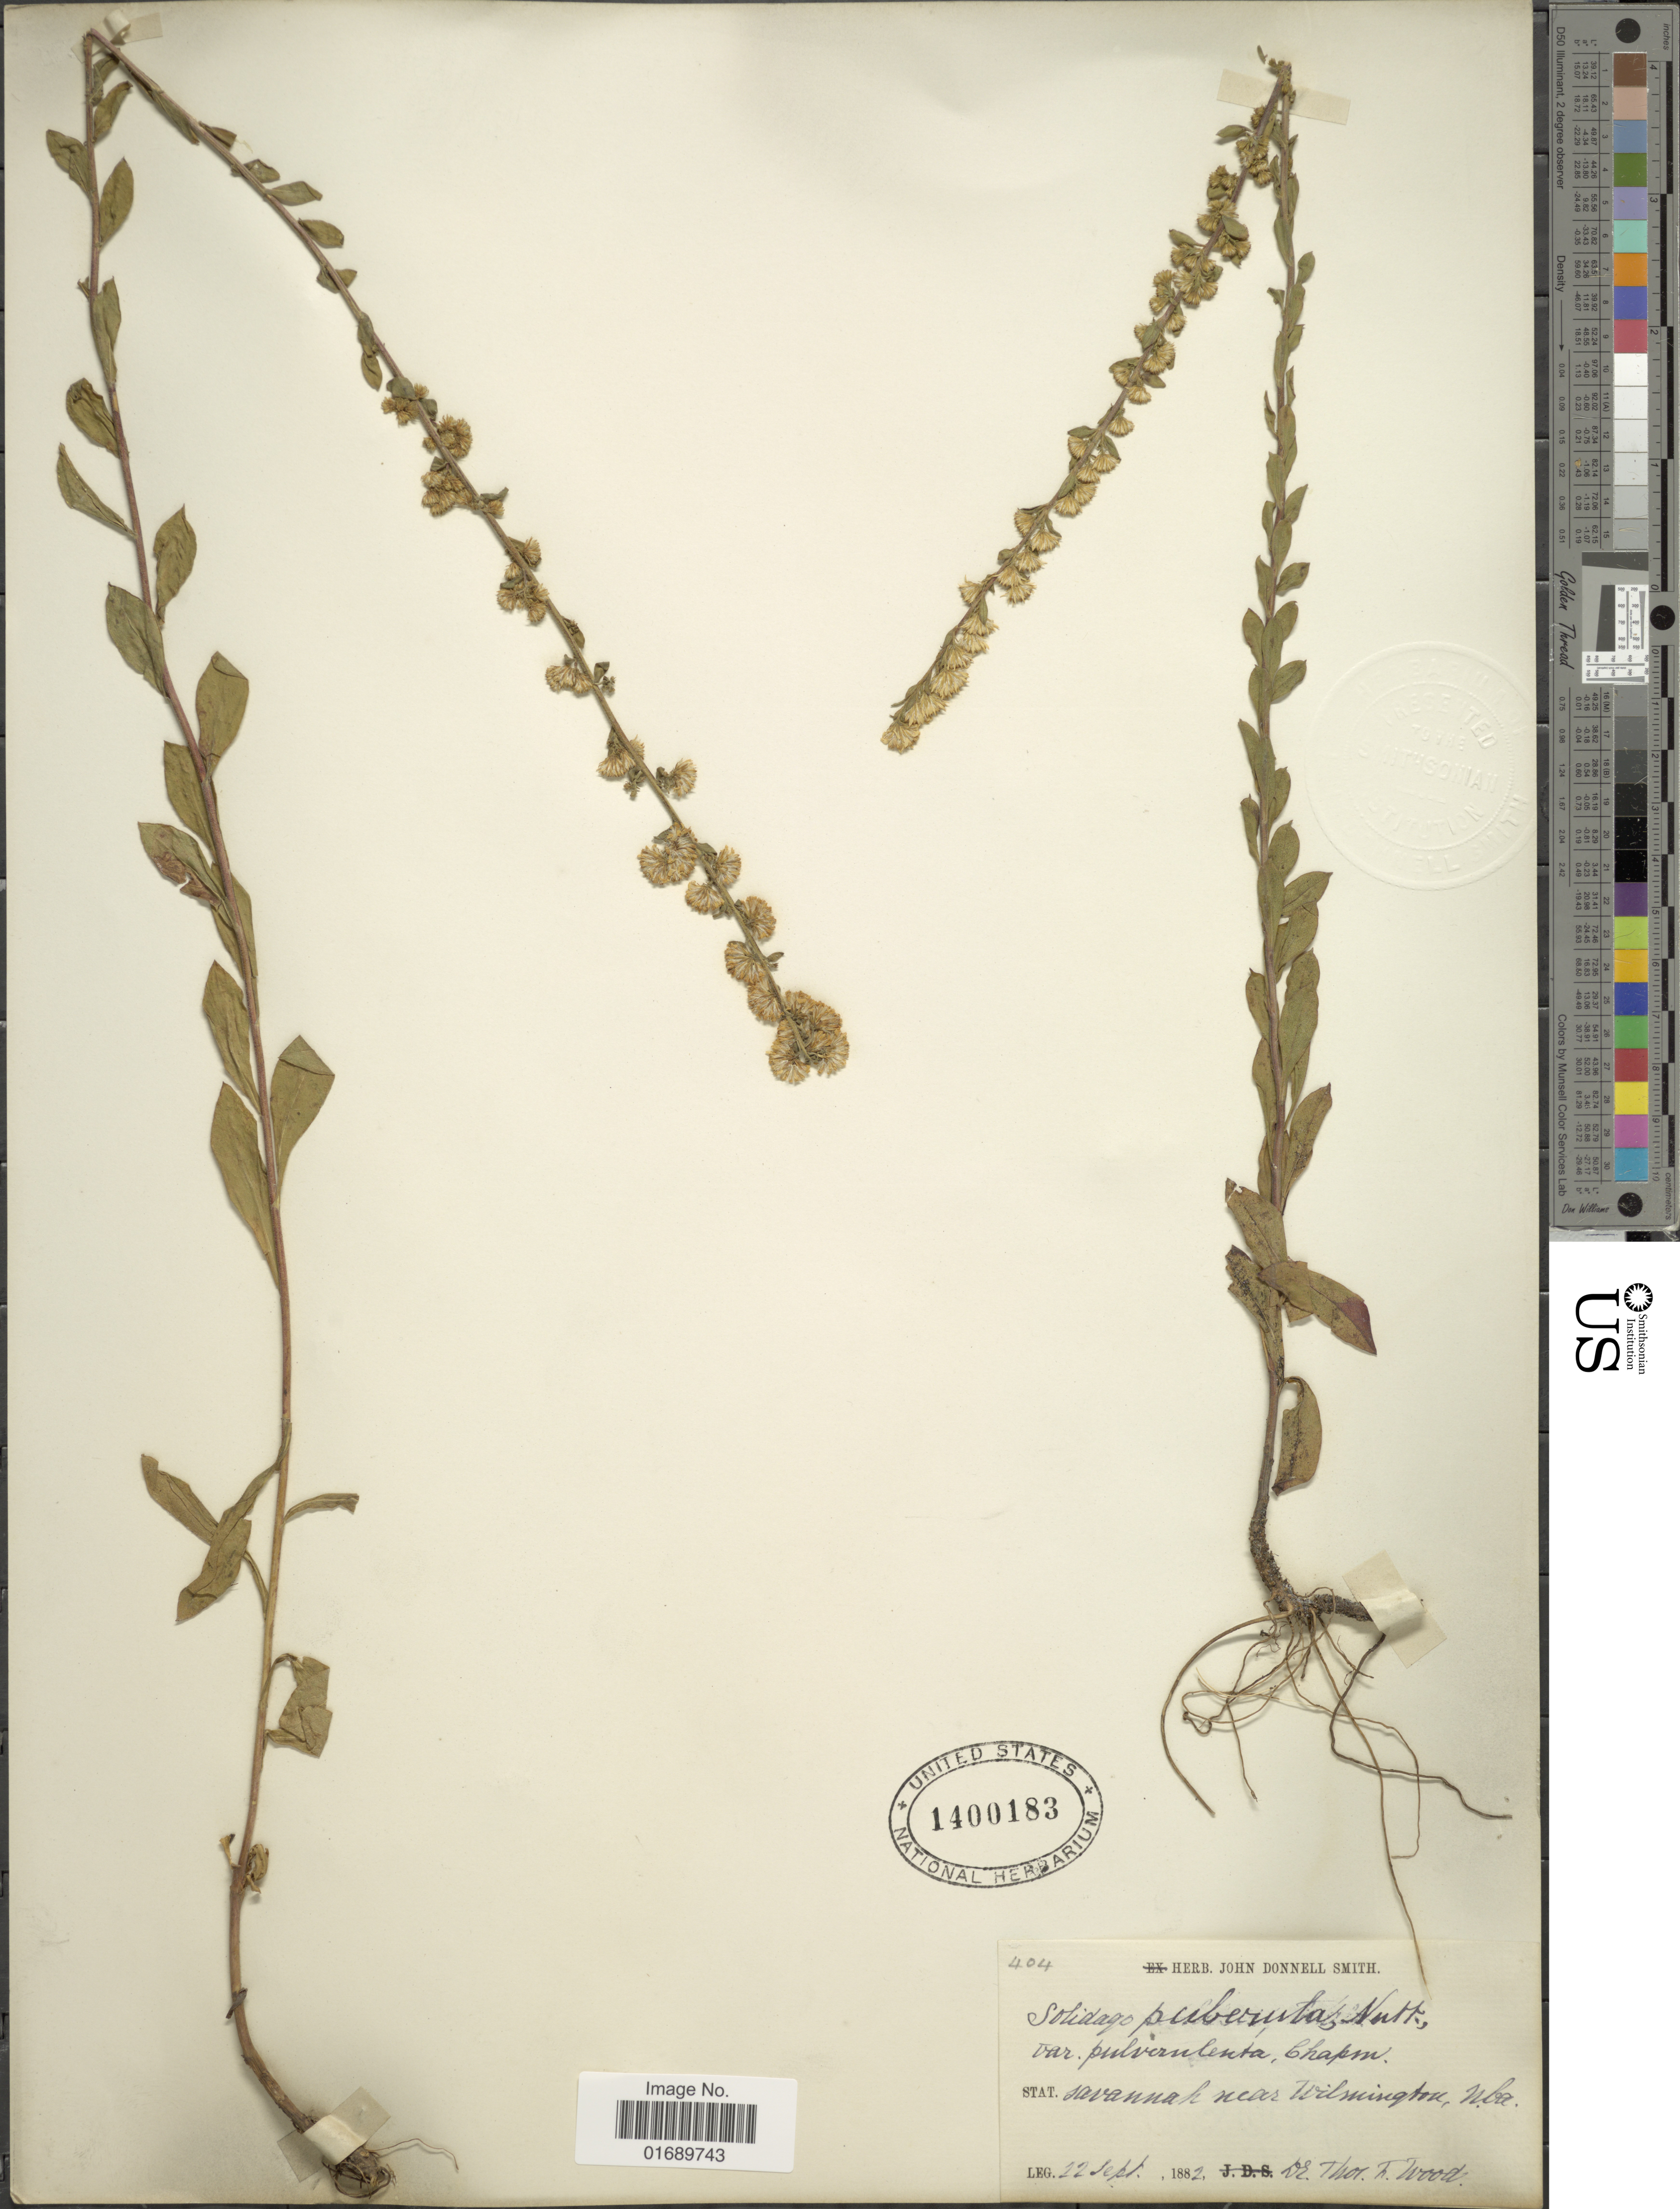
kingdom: Plantae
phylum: Tracheophyta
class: Magnoliopsida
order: Asterales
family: Asteraceae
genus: Solidago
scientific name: Solidago puberula var. pulverulenta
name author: (Nutt.) Chapman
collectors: T. F. Wood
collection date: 1882-09-22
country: United States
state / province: North Carolina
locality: Savannah near Wilmington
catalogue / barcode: US 1400183